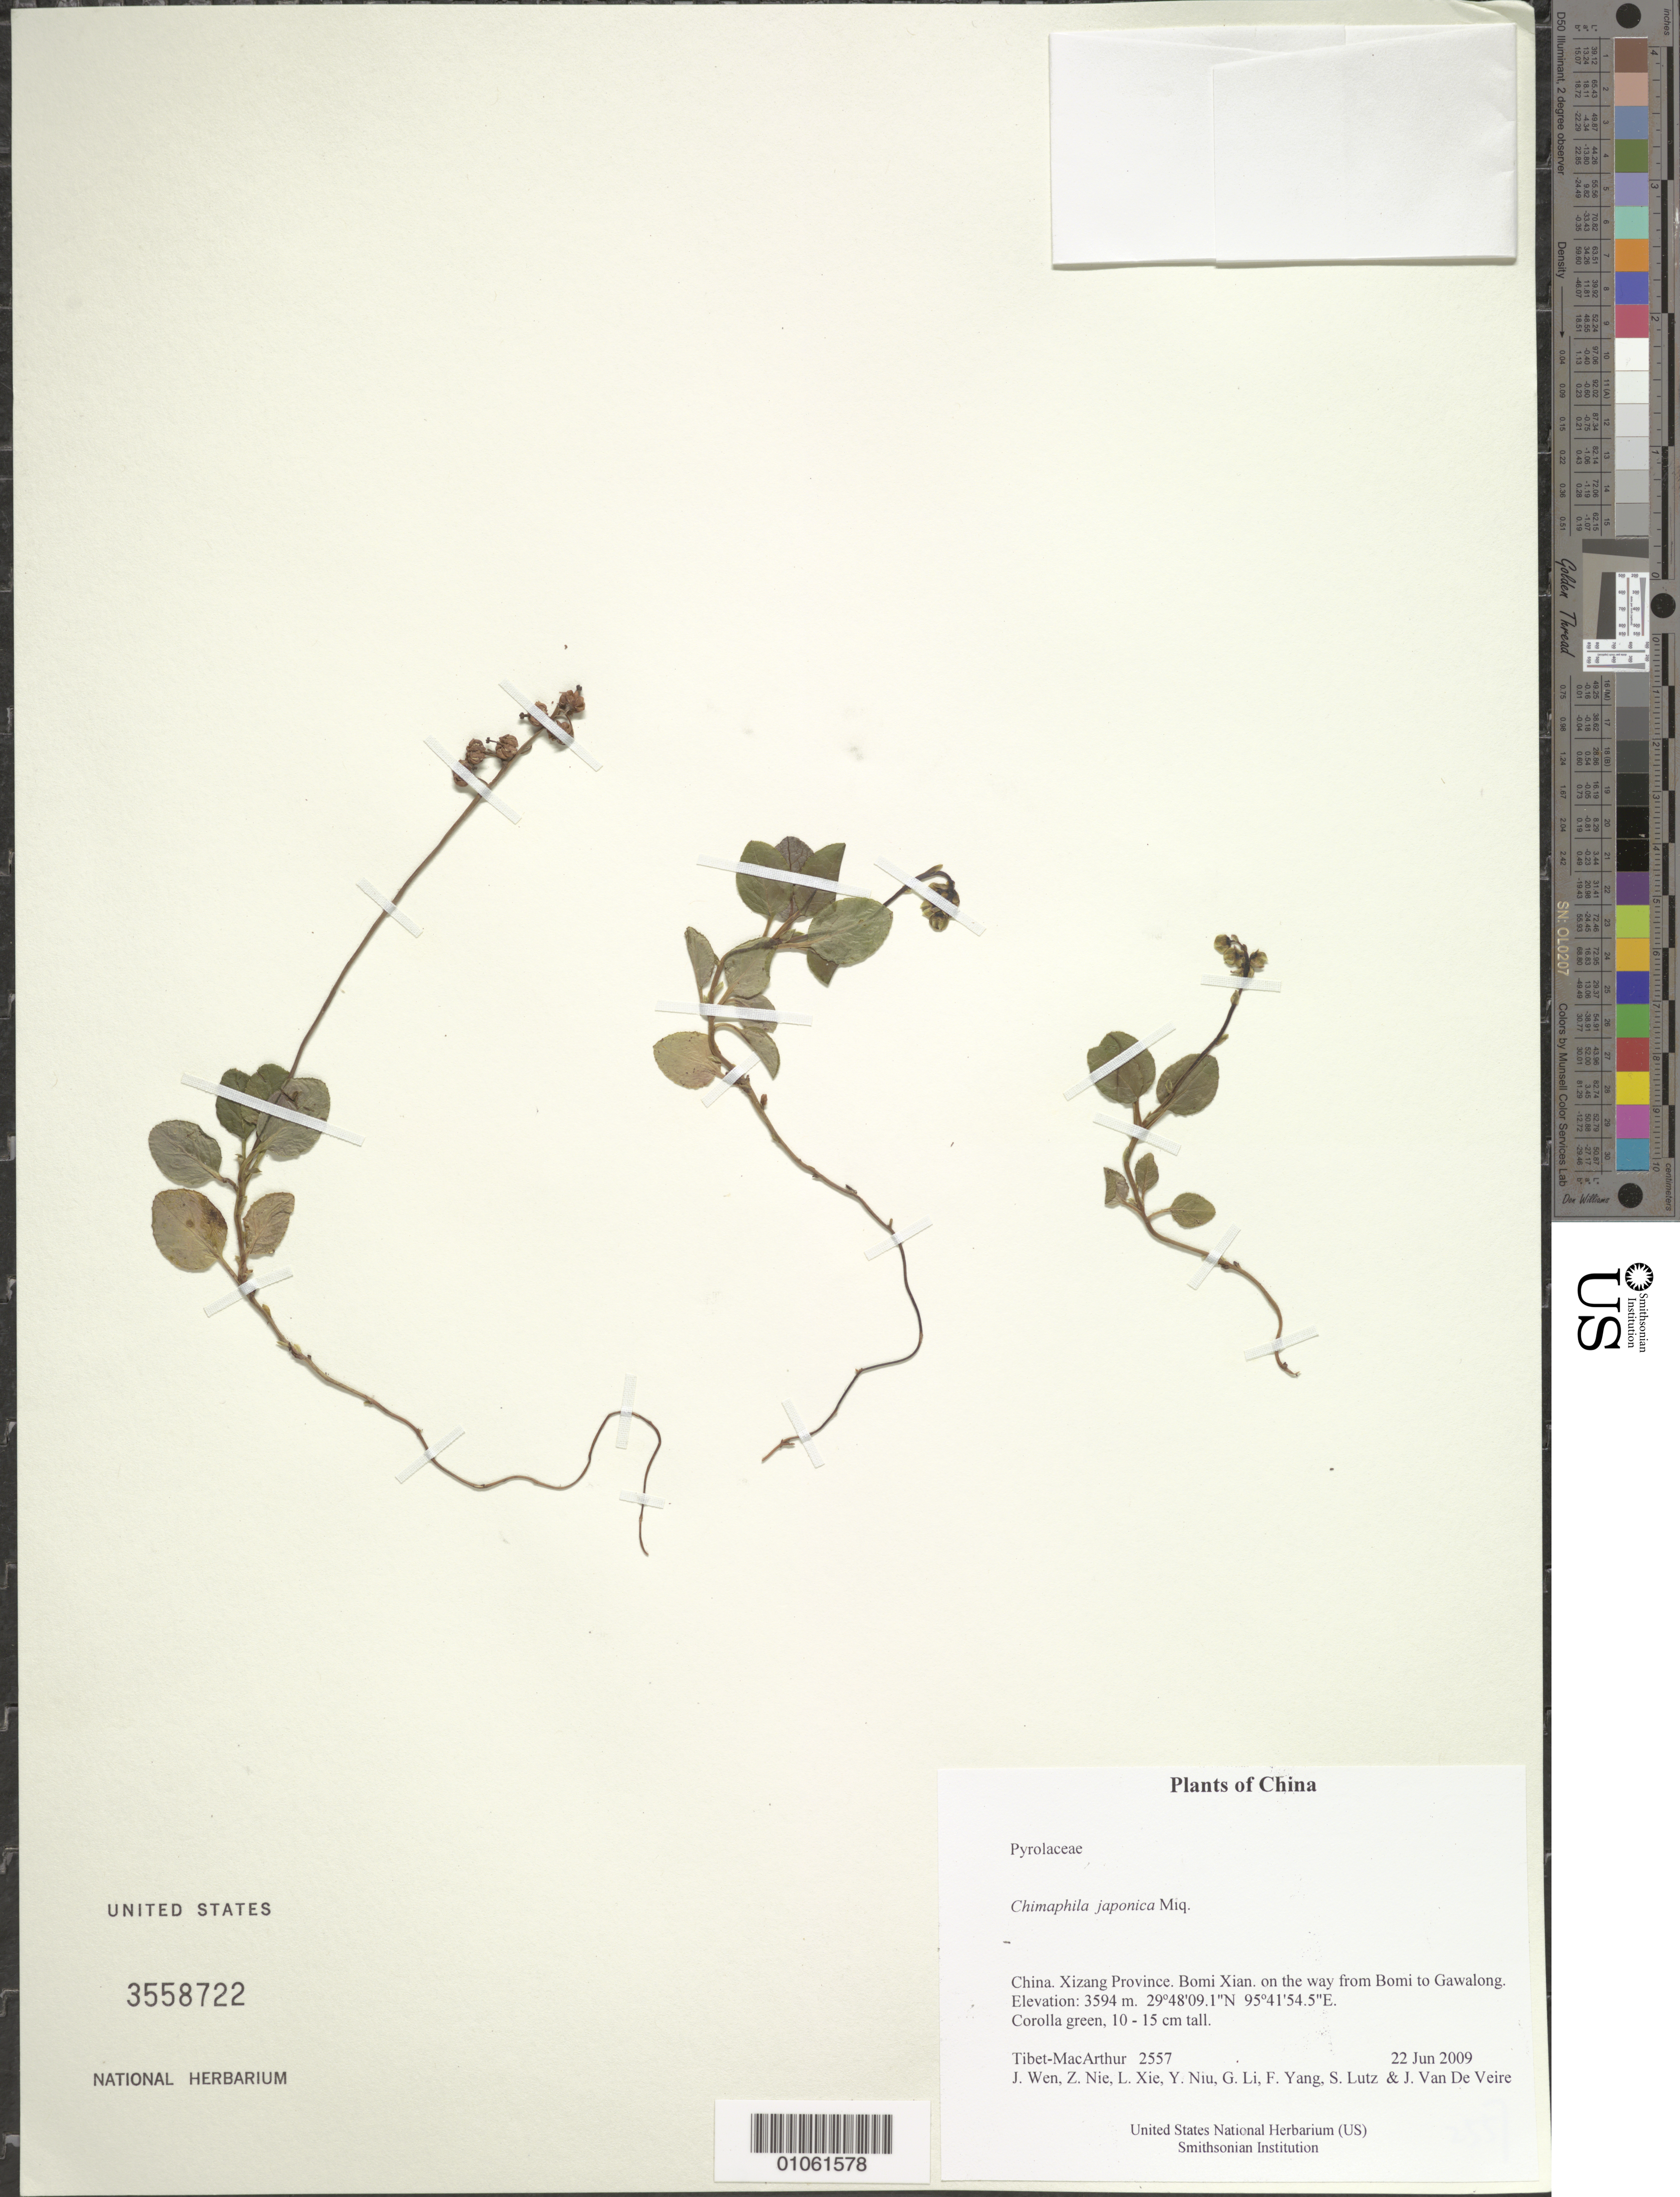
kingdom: Plantae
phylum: Tracheophyta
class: Magnoliopsida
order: Ericales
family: Ericaceae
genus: Chimaphila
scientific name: Chimaphila japonica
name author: Miq.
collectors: Tibet-MacArthur, J. Wen, Z. Nie, L. Xie, Y. Niu, G. Li, F. Yang, S. Lutz & J. Van De Veire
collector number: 2557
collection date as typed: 22 Jun 2009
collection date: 2009-06-22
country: China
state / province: Xizang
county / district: Bomi Xian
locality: on the way from Bomi to Gawalong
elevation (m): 3594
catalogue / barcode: US 3558722